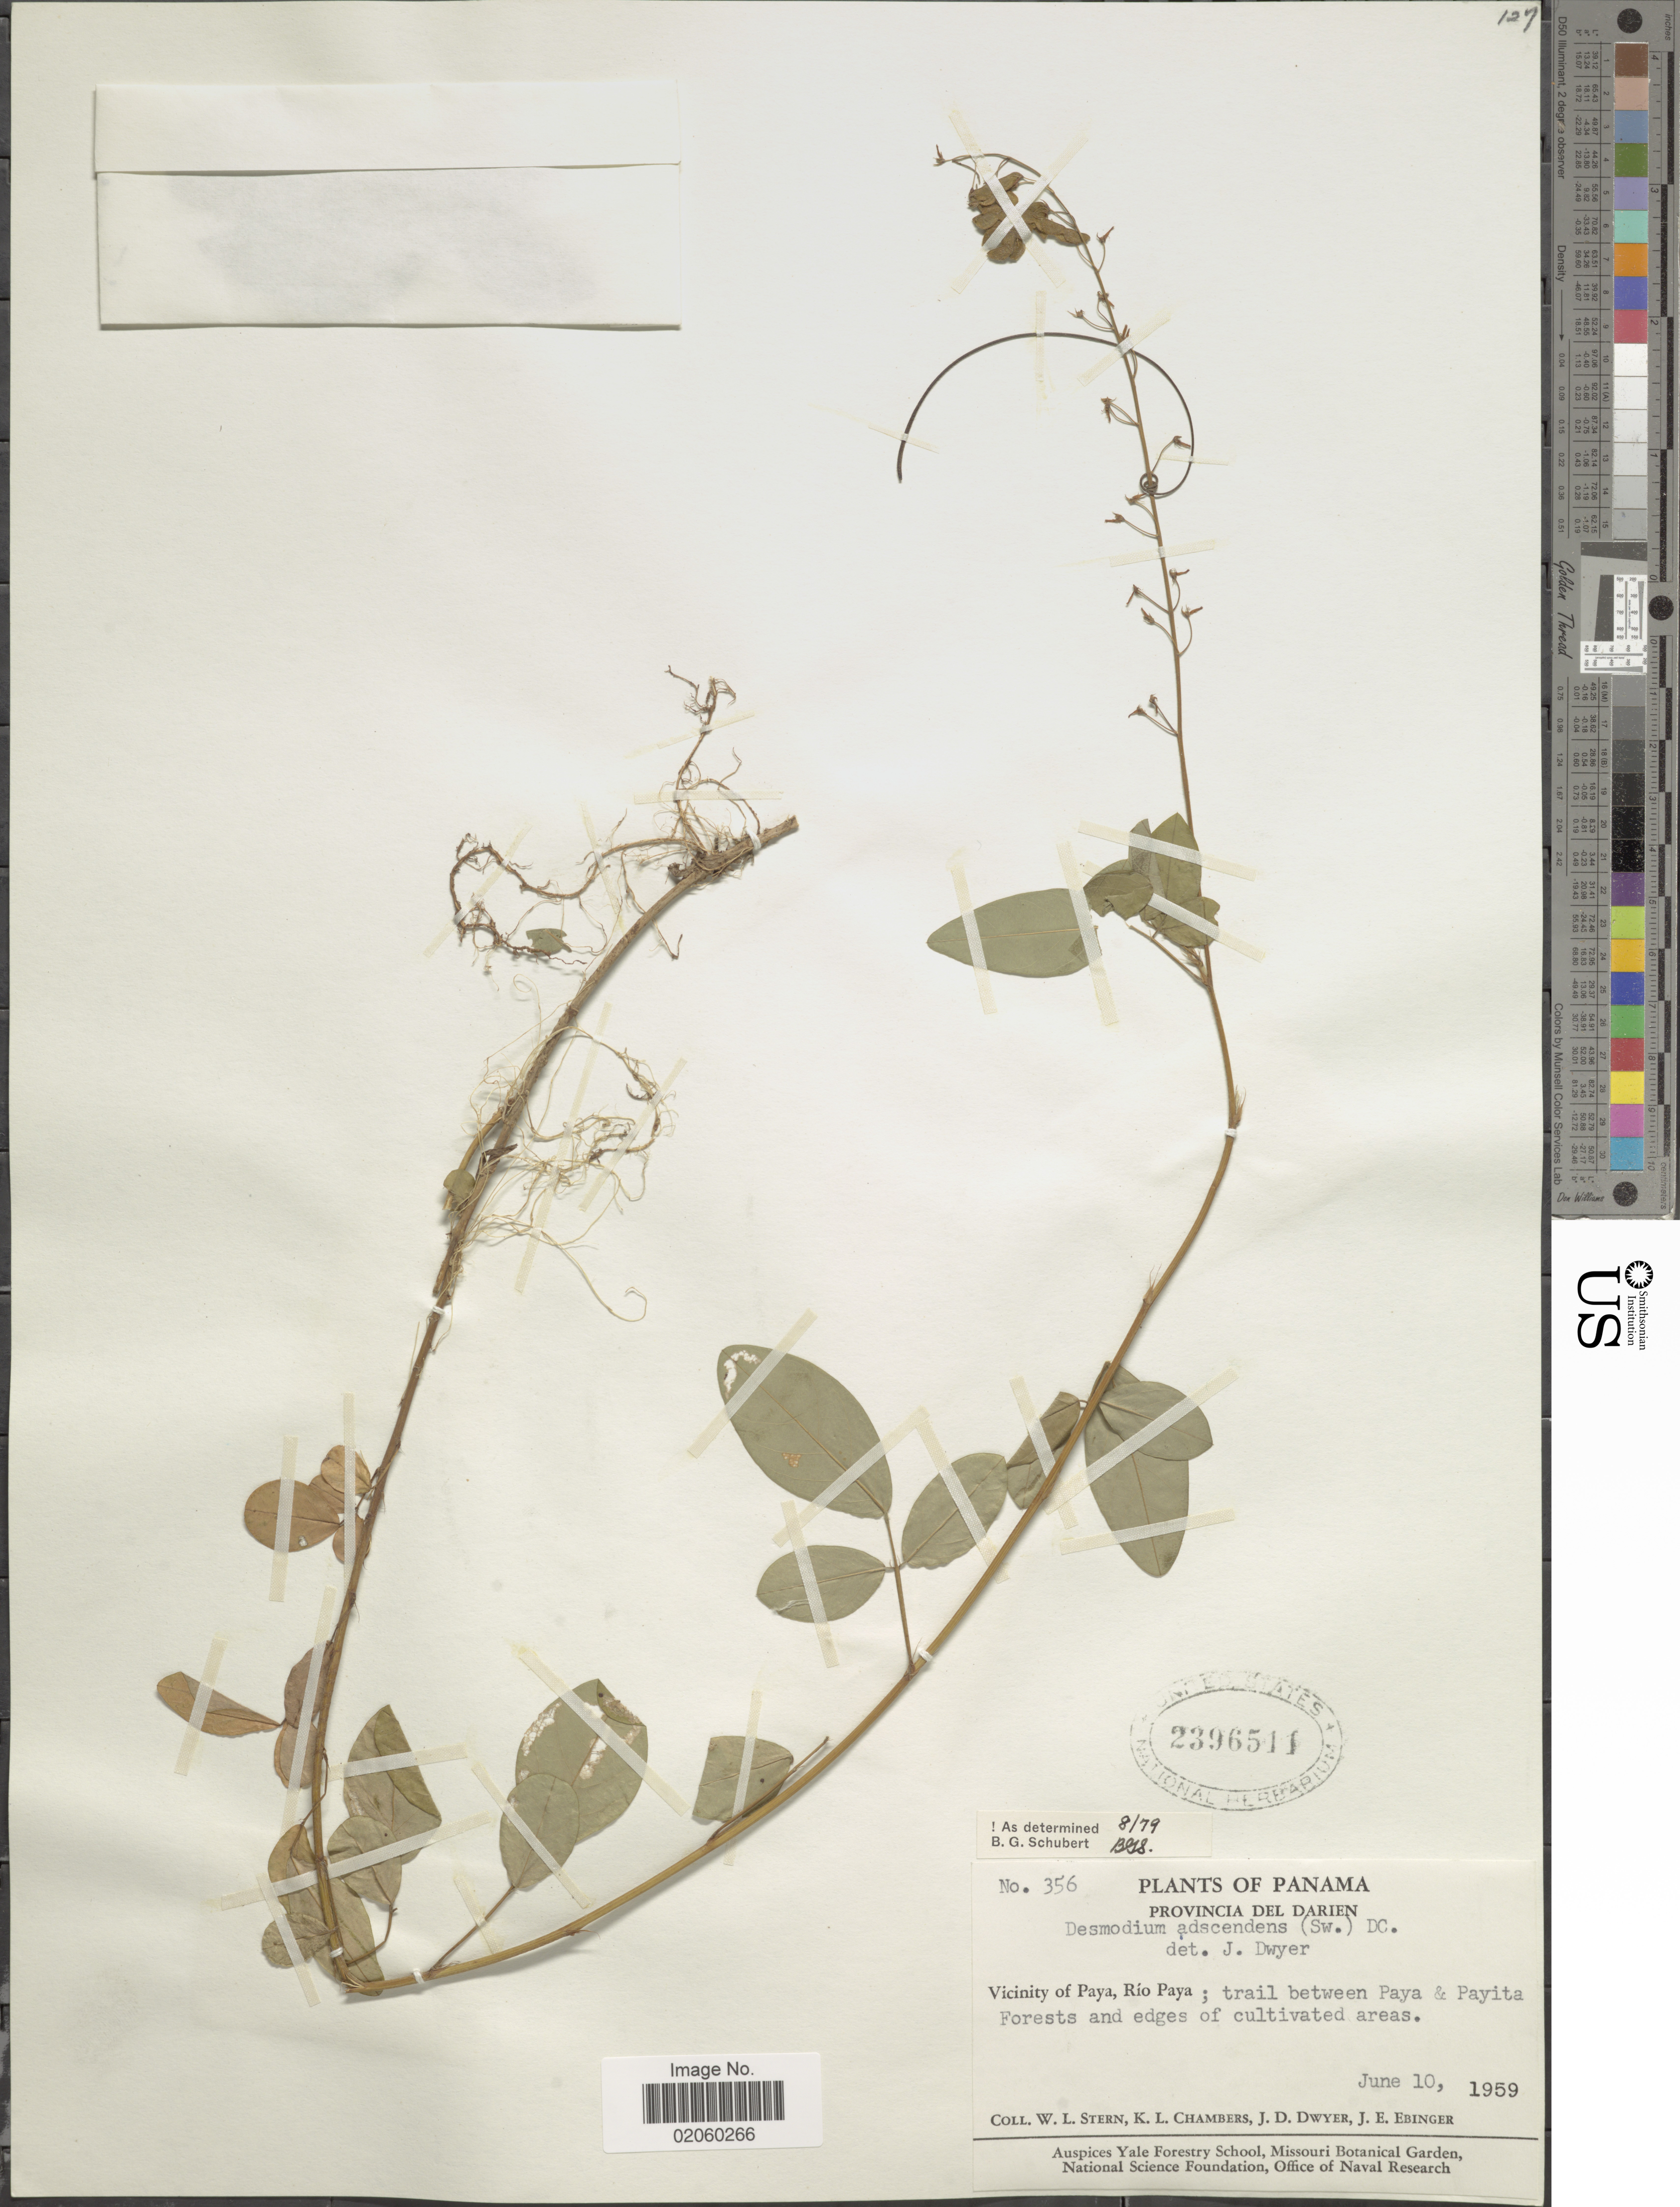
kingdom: Plantae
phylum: Tracheophyta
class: Magnoliopsida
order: Fabales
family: Fabaceae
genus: Grona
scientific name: Grona adscendens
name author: (Sw.) H. Ohashi & K. Ohashi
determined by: Strong, Mark T., (BOT), Smithsonian Institution - National Museum of Natural History (UNITED STATES)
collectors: W. L. Stern, K. Chambers, J. D. Dwyer & J. Ebinger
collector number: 356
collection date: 1959-06-10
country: Panama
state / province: Darién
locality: Vicinity of Paya, Rio Paya; trail between Paya & Payita Forests and edge of cultivated areas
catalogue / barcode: US 2396511